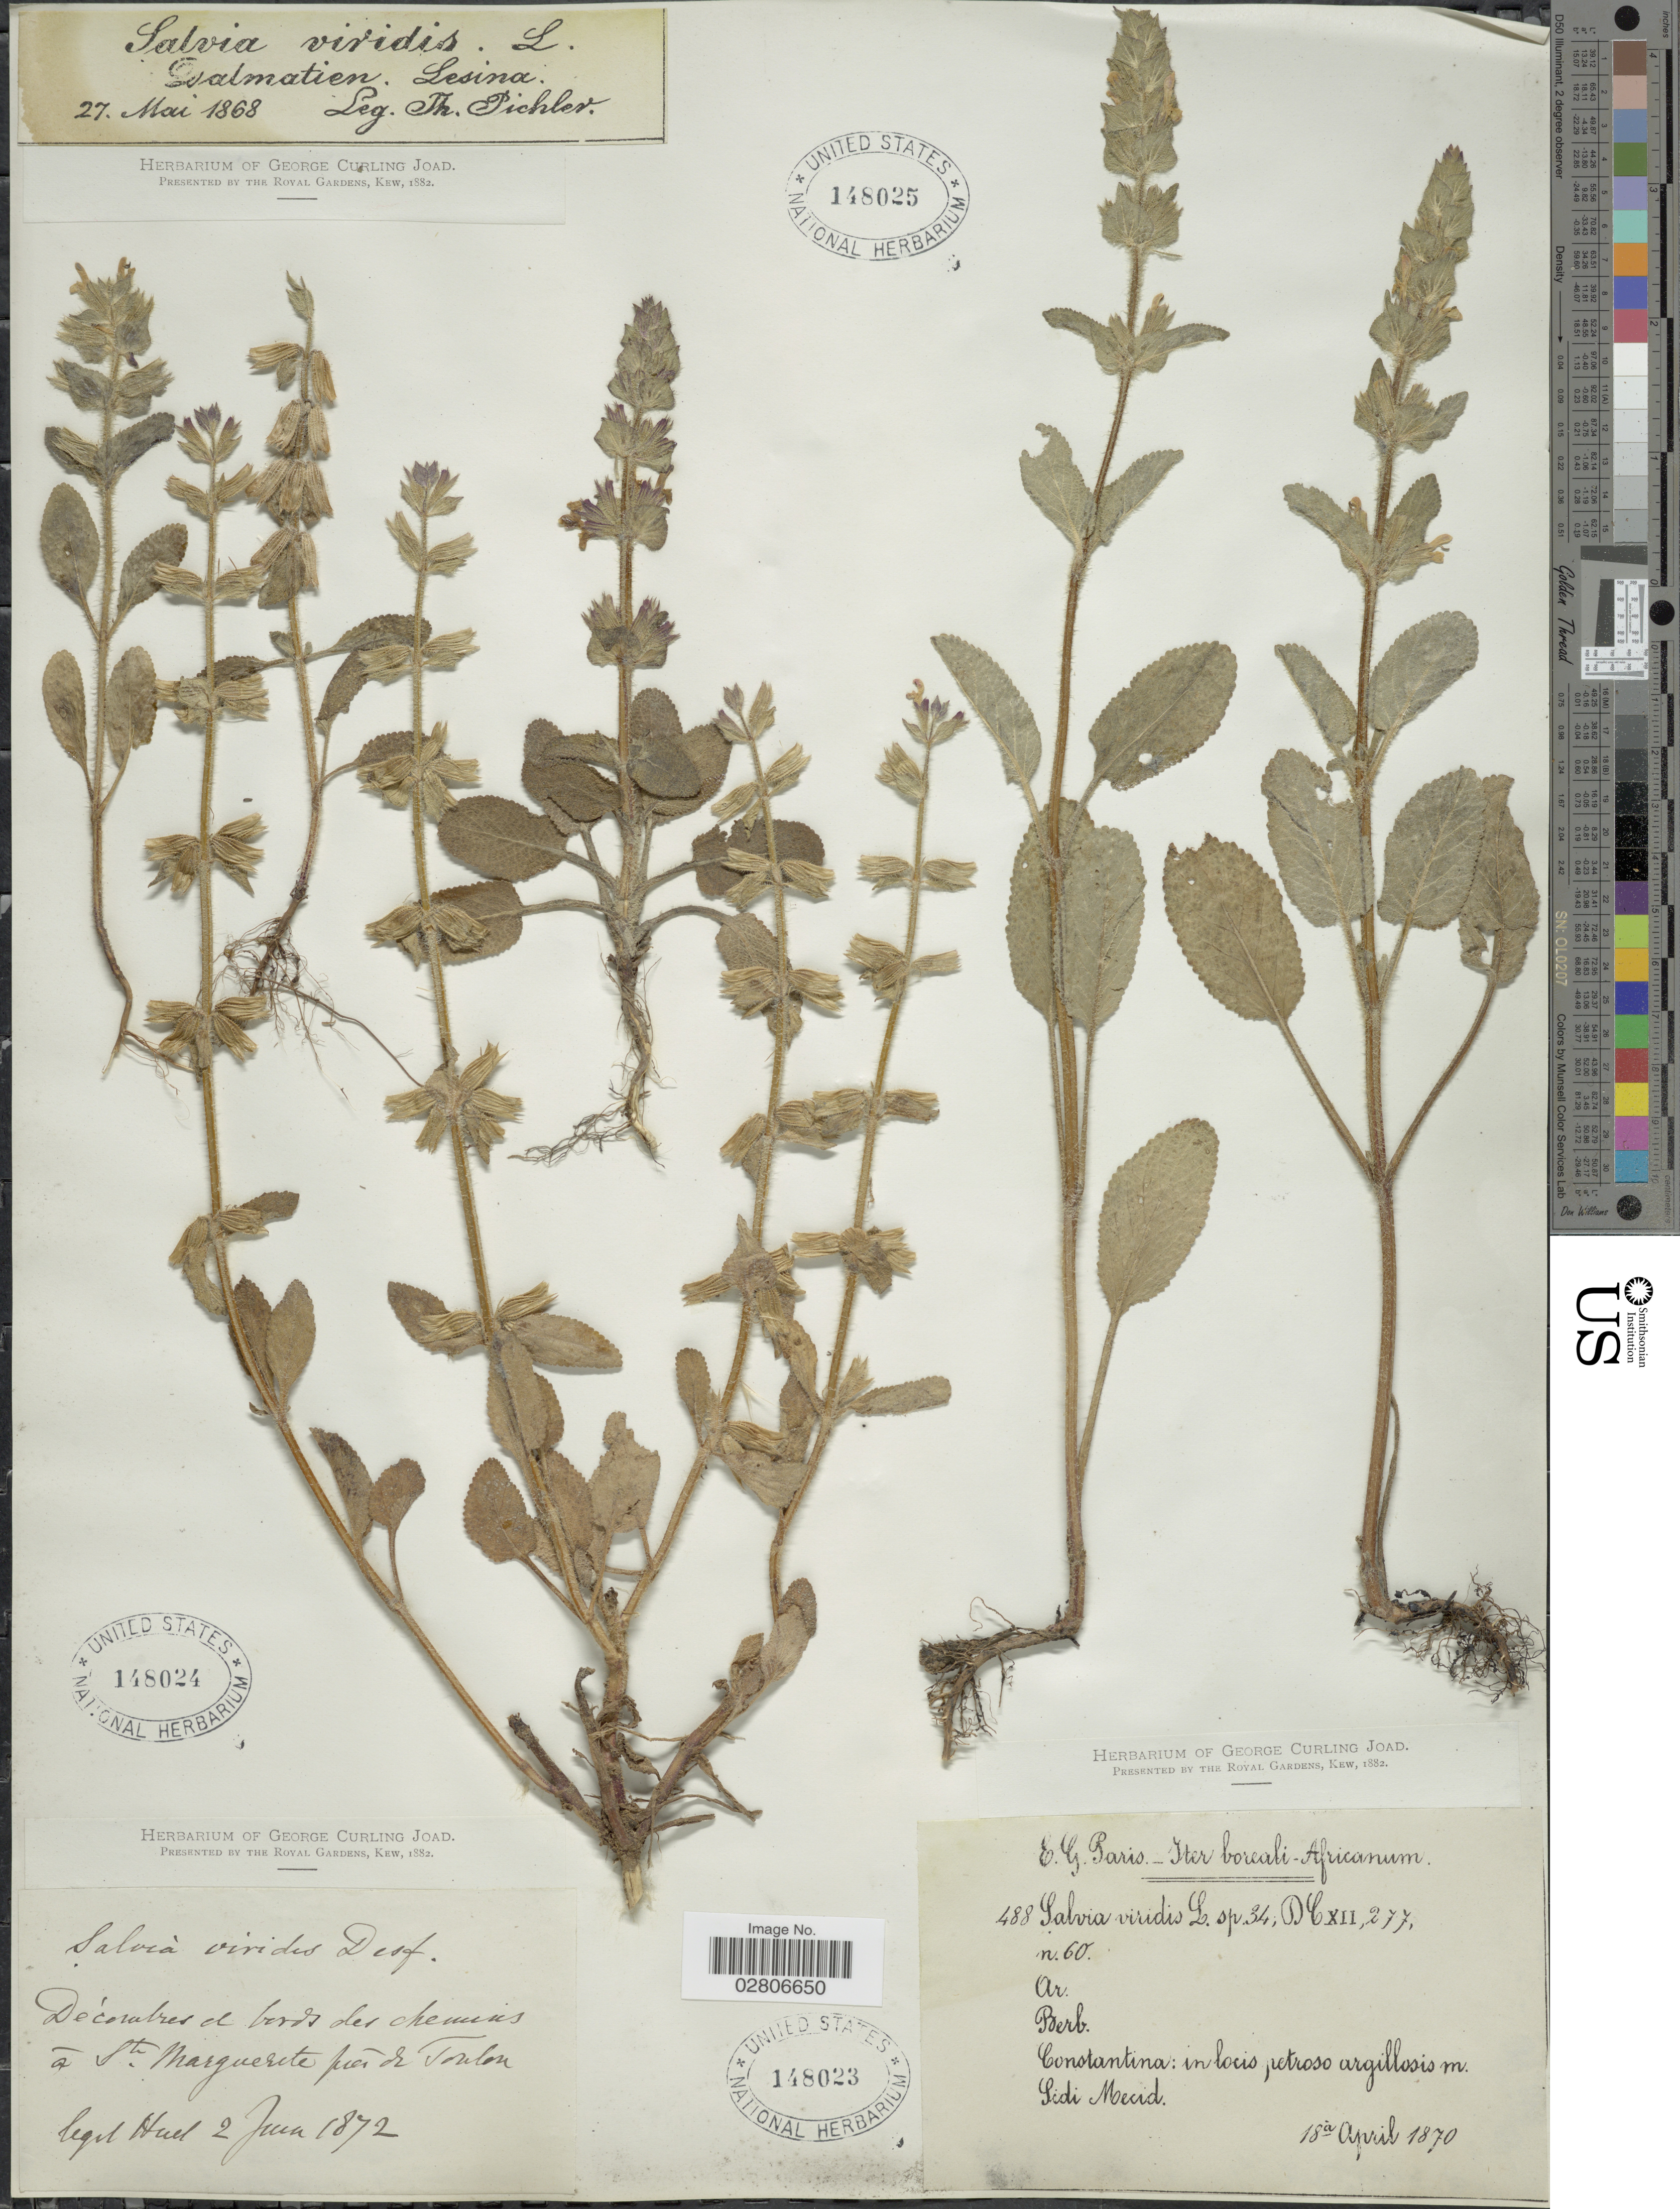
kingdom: Plantae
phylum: Tracheophyta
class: Magnoliopsida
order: Lamiales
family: Lamiaceae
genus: Salvia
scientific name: Salvia viridis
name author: L.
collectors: Huel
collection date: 1872-06-02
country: France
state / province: Provence-Alpes-Côte d'Azur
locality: Décumbres de bords des chemins á Sta. Marguerete prés de Toulon.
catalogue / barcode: US 148024-2